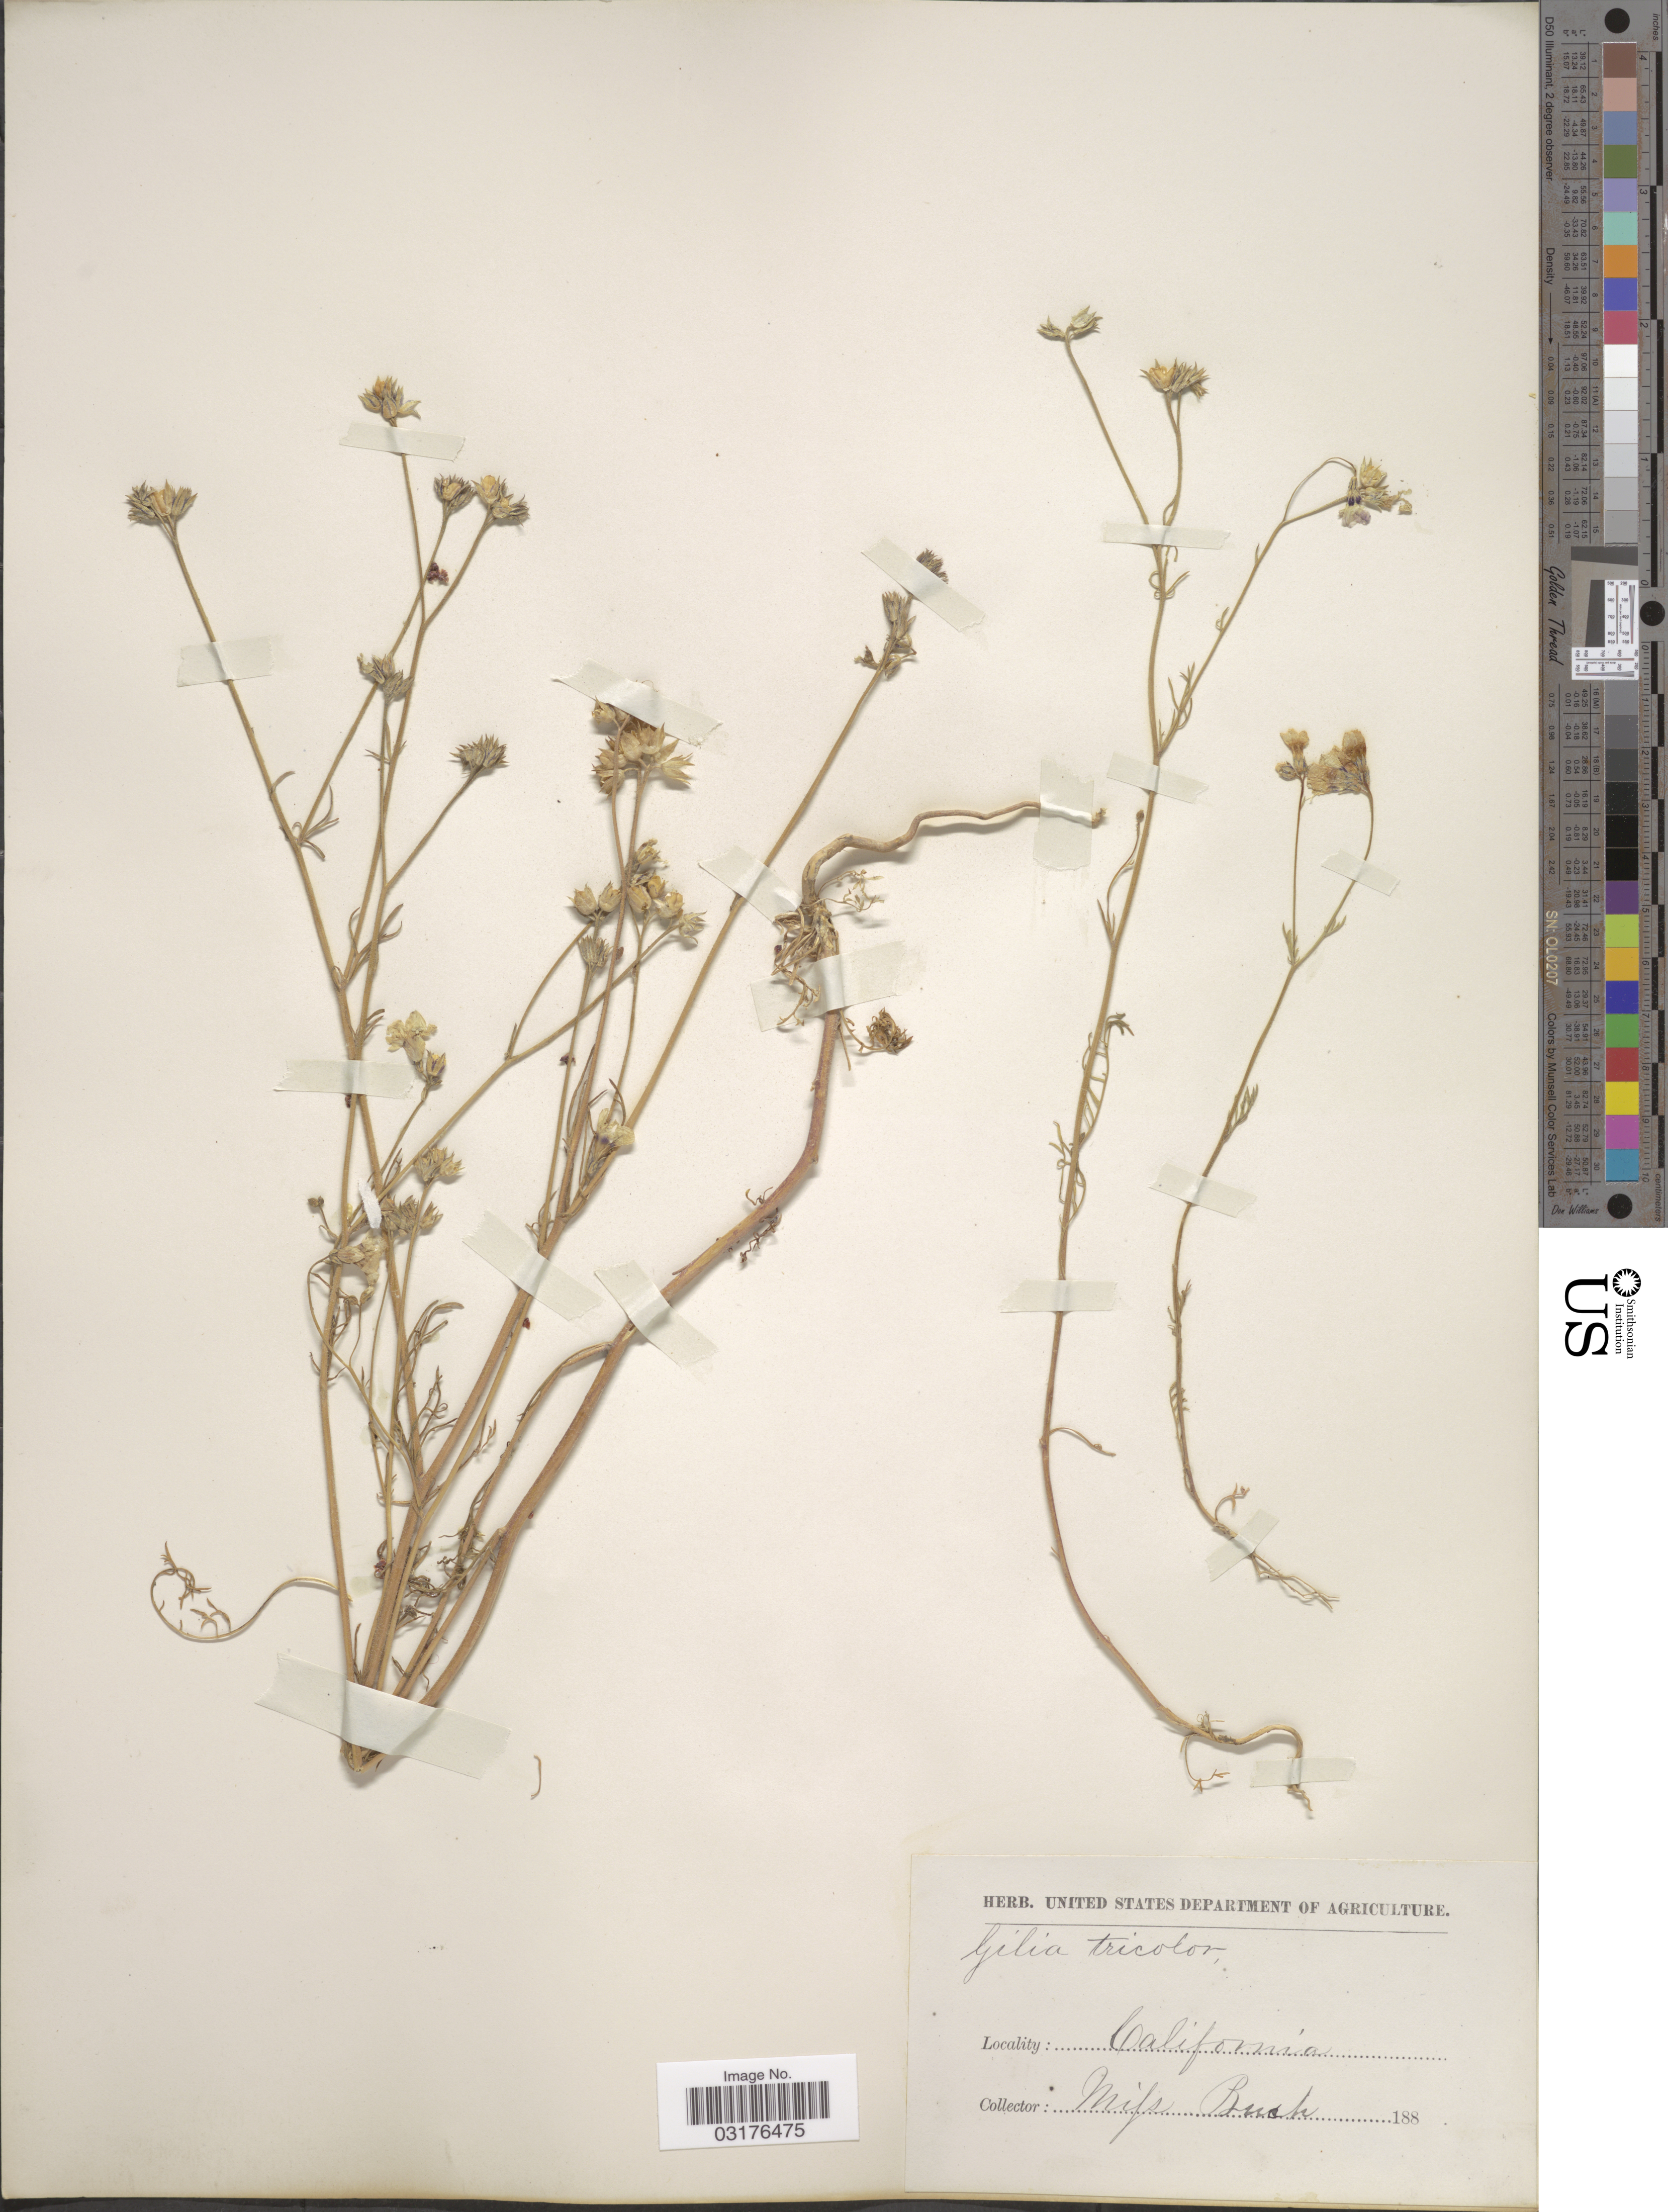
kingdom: Plantae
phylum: Tracheophyta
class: Magnoliopsida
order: Ericales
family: Polemoniaceae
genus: Gilia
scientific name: Gilia tricolor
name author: Benth.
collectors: Bush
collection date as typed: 188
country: United States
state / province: California